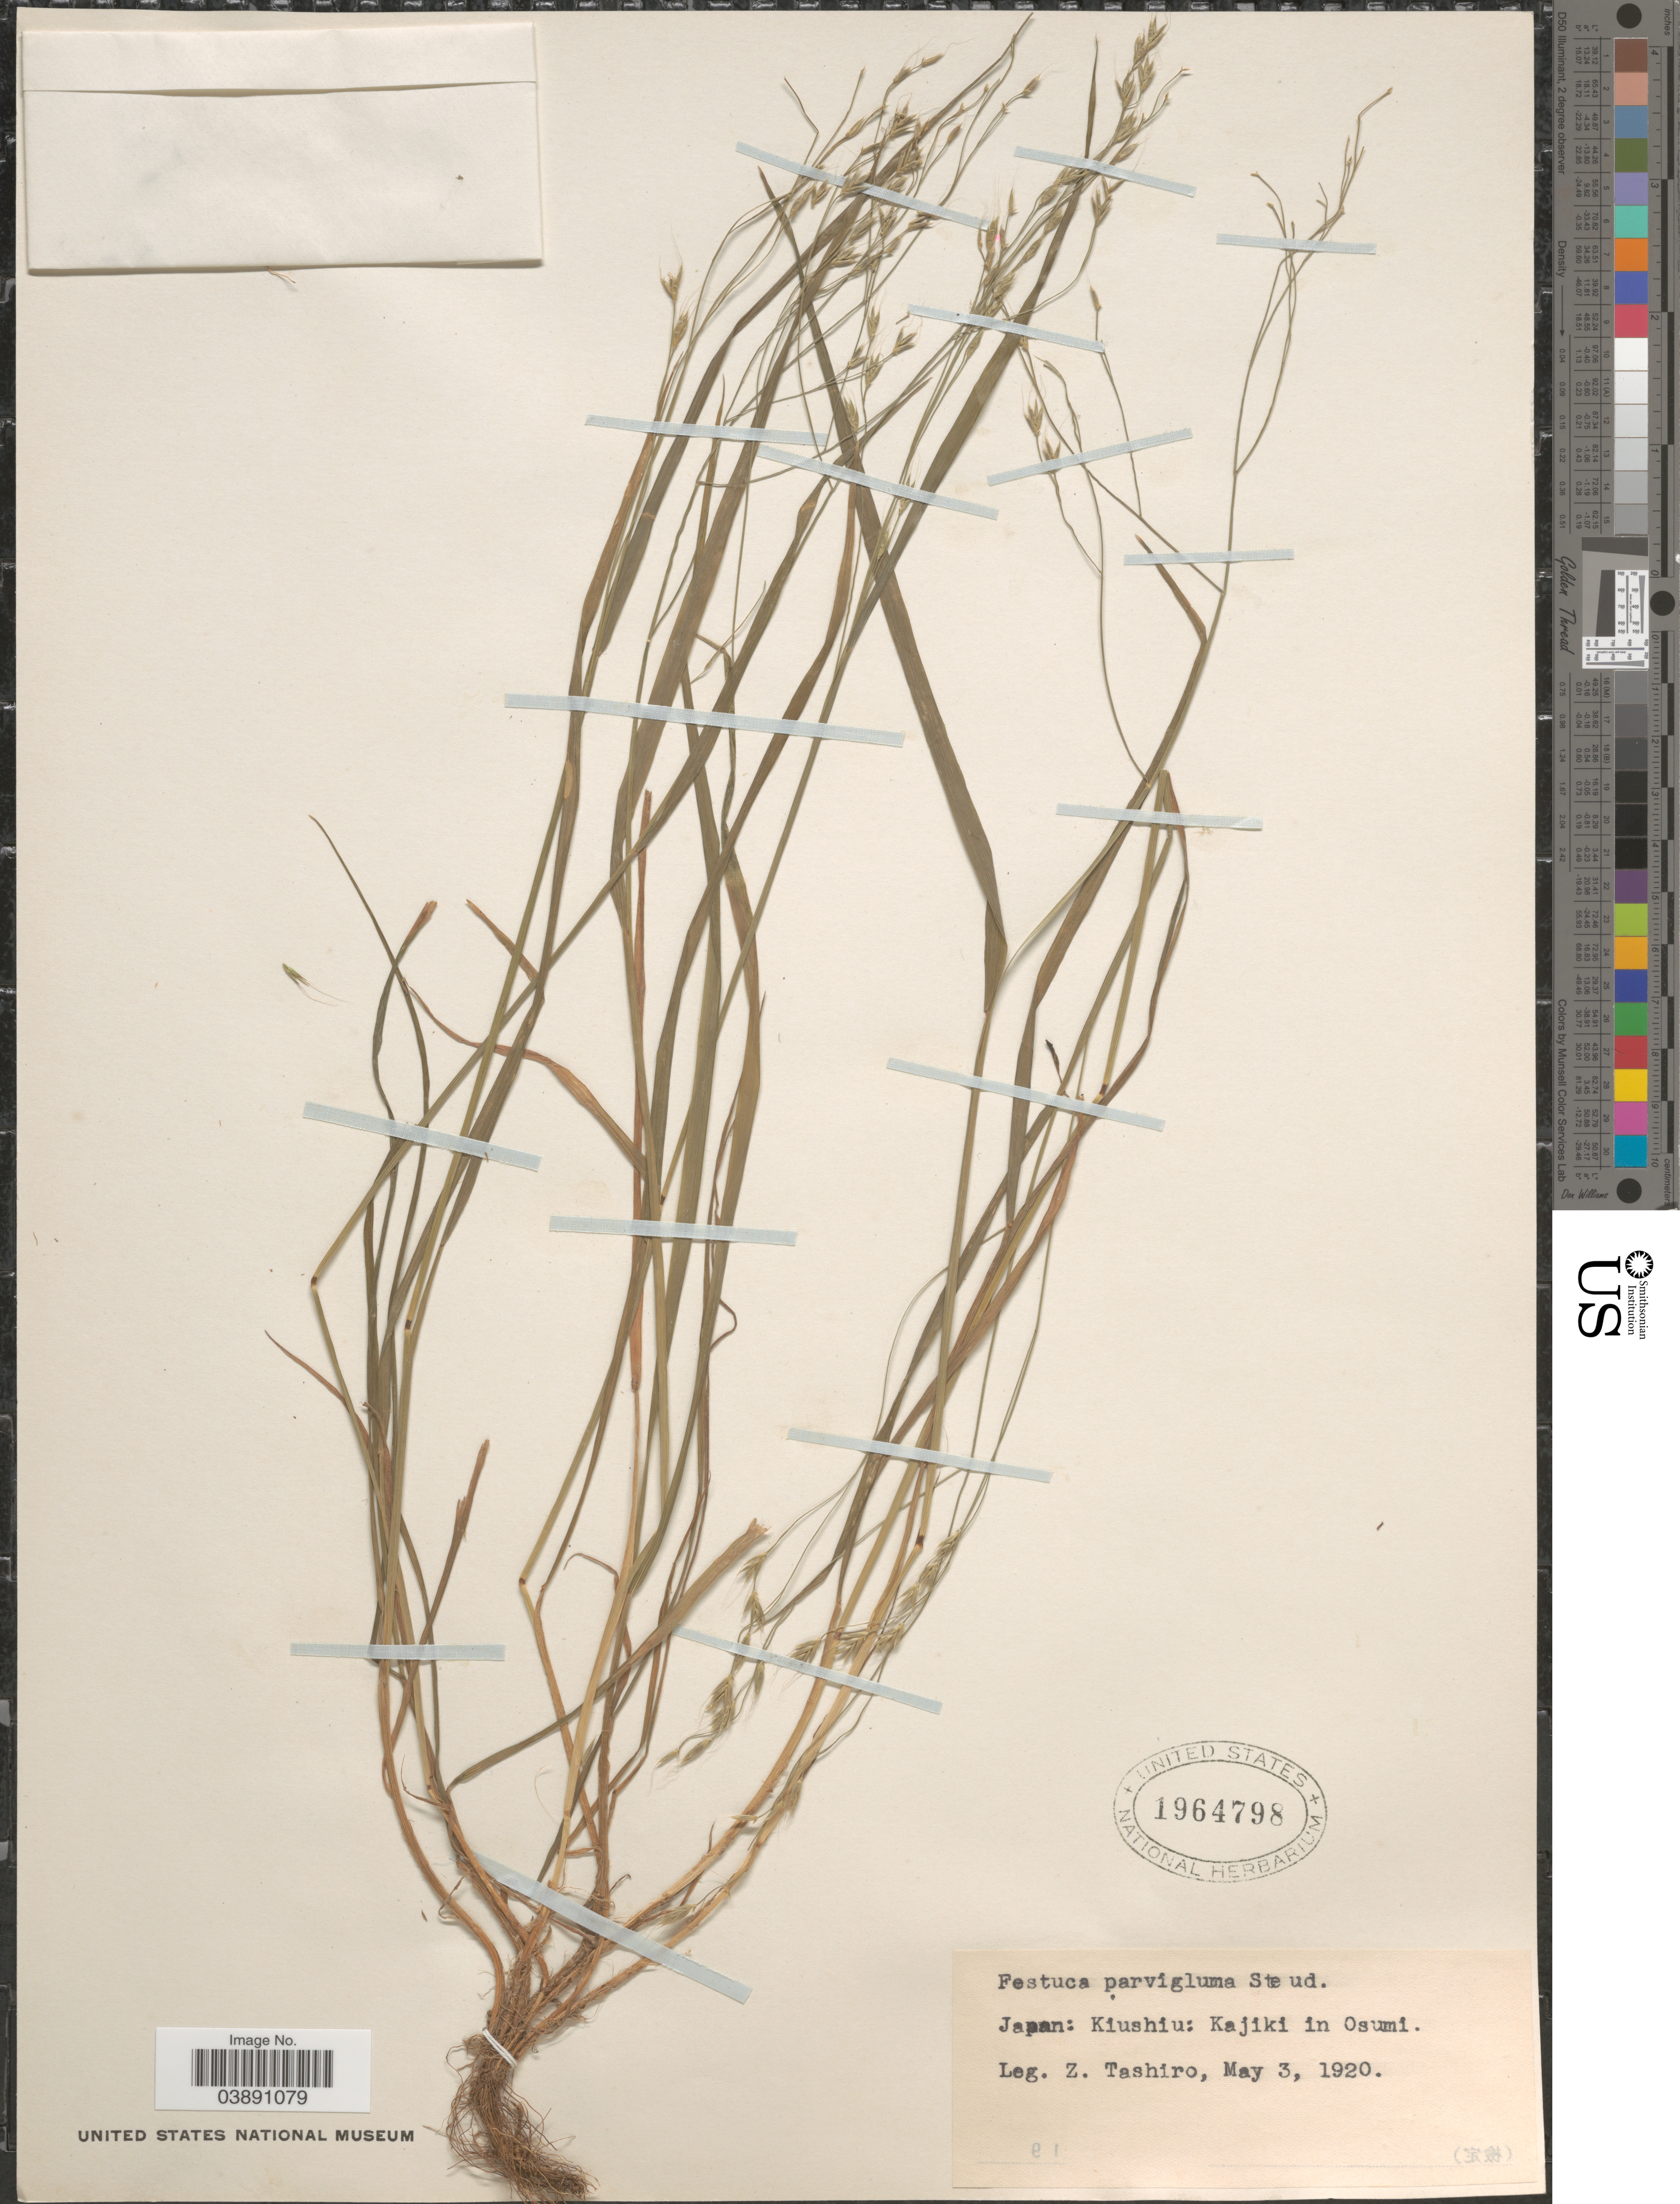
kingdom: Plantae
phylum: Tracheophyta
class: Liliopsida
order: Poales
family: Poaceae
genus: Festuca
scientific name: Festuca parvigluma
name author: Steud.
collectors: Z. Tashiro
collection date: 1920-05-03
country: Japan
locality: Kiushiu: Kajiki in Osumi.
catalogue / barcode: US 1964798